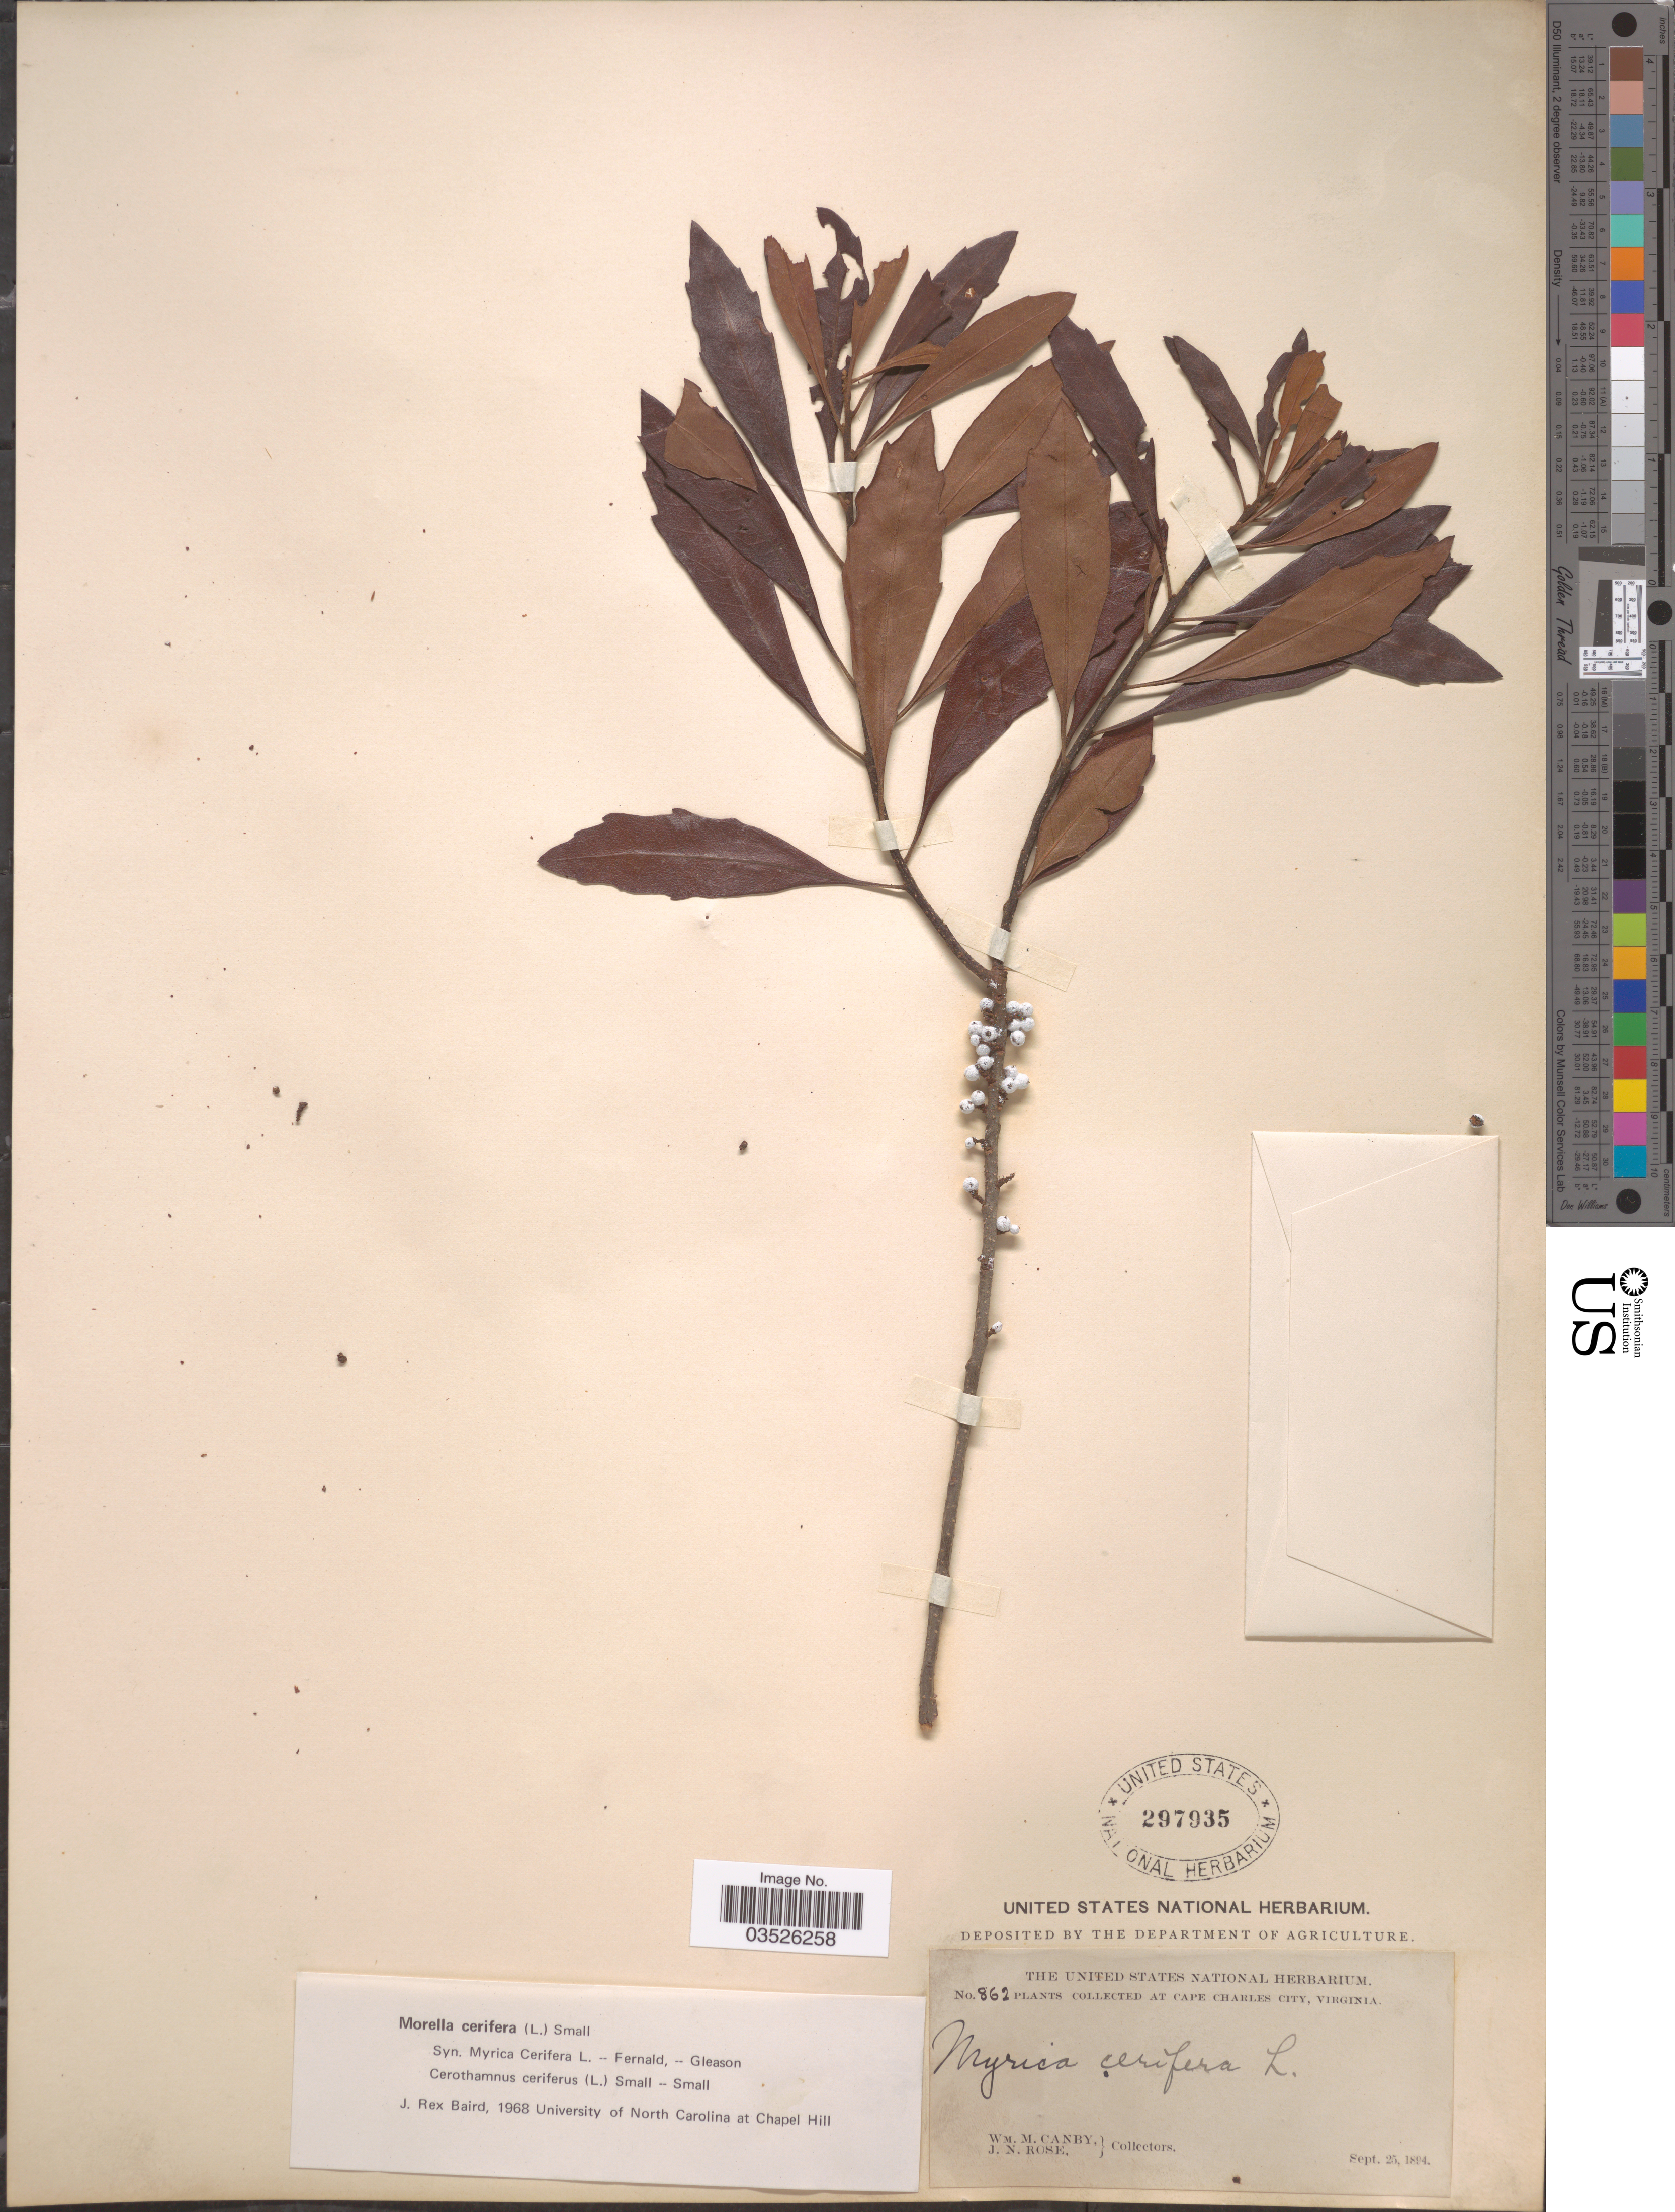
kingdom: Plantae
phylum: Tracheophyta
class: Magnoliopsida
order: Fagales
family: Myricaceae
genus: Morella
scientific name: Morella cerifera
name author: (L.) Small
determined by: Baird, James Rex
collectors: W. M. Canby & J. N. Rose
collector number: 862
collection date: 1894-09-25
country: United States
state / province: Virginia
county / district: Charles City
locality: At Cape Charles City.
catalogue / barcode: US 297935